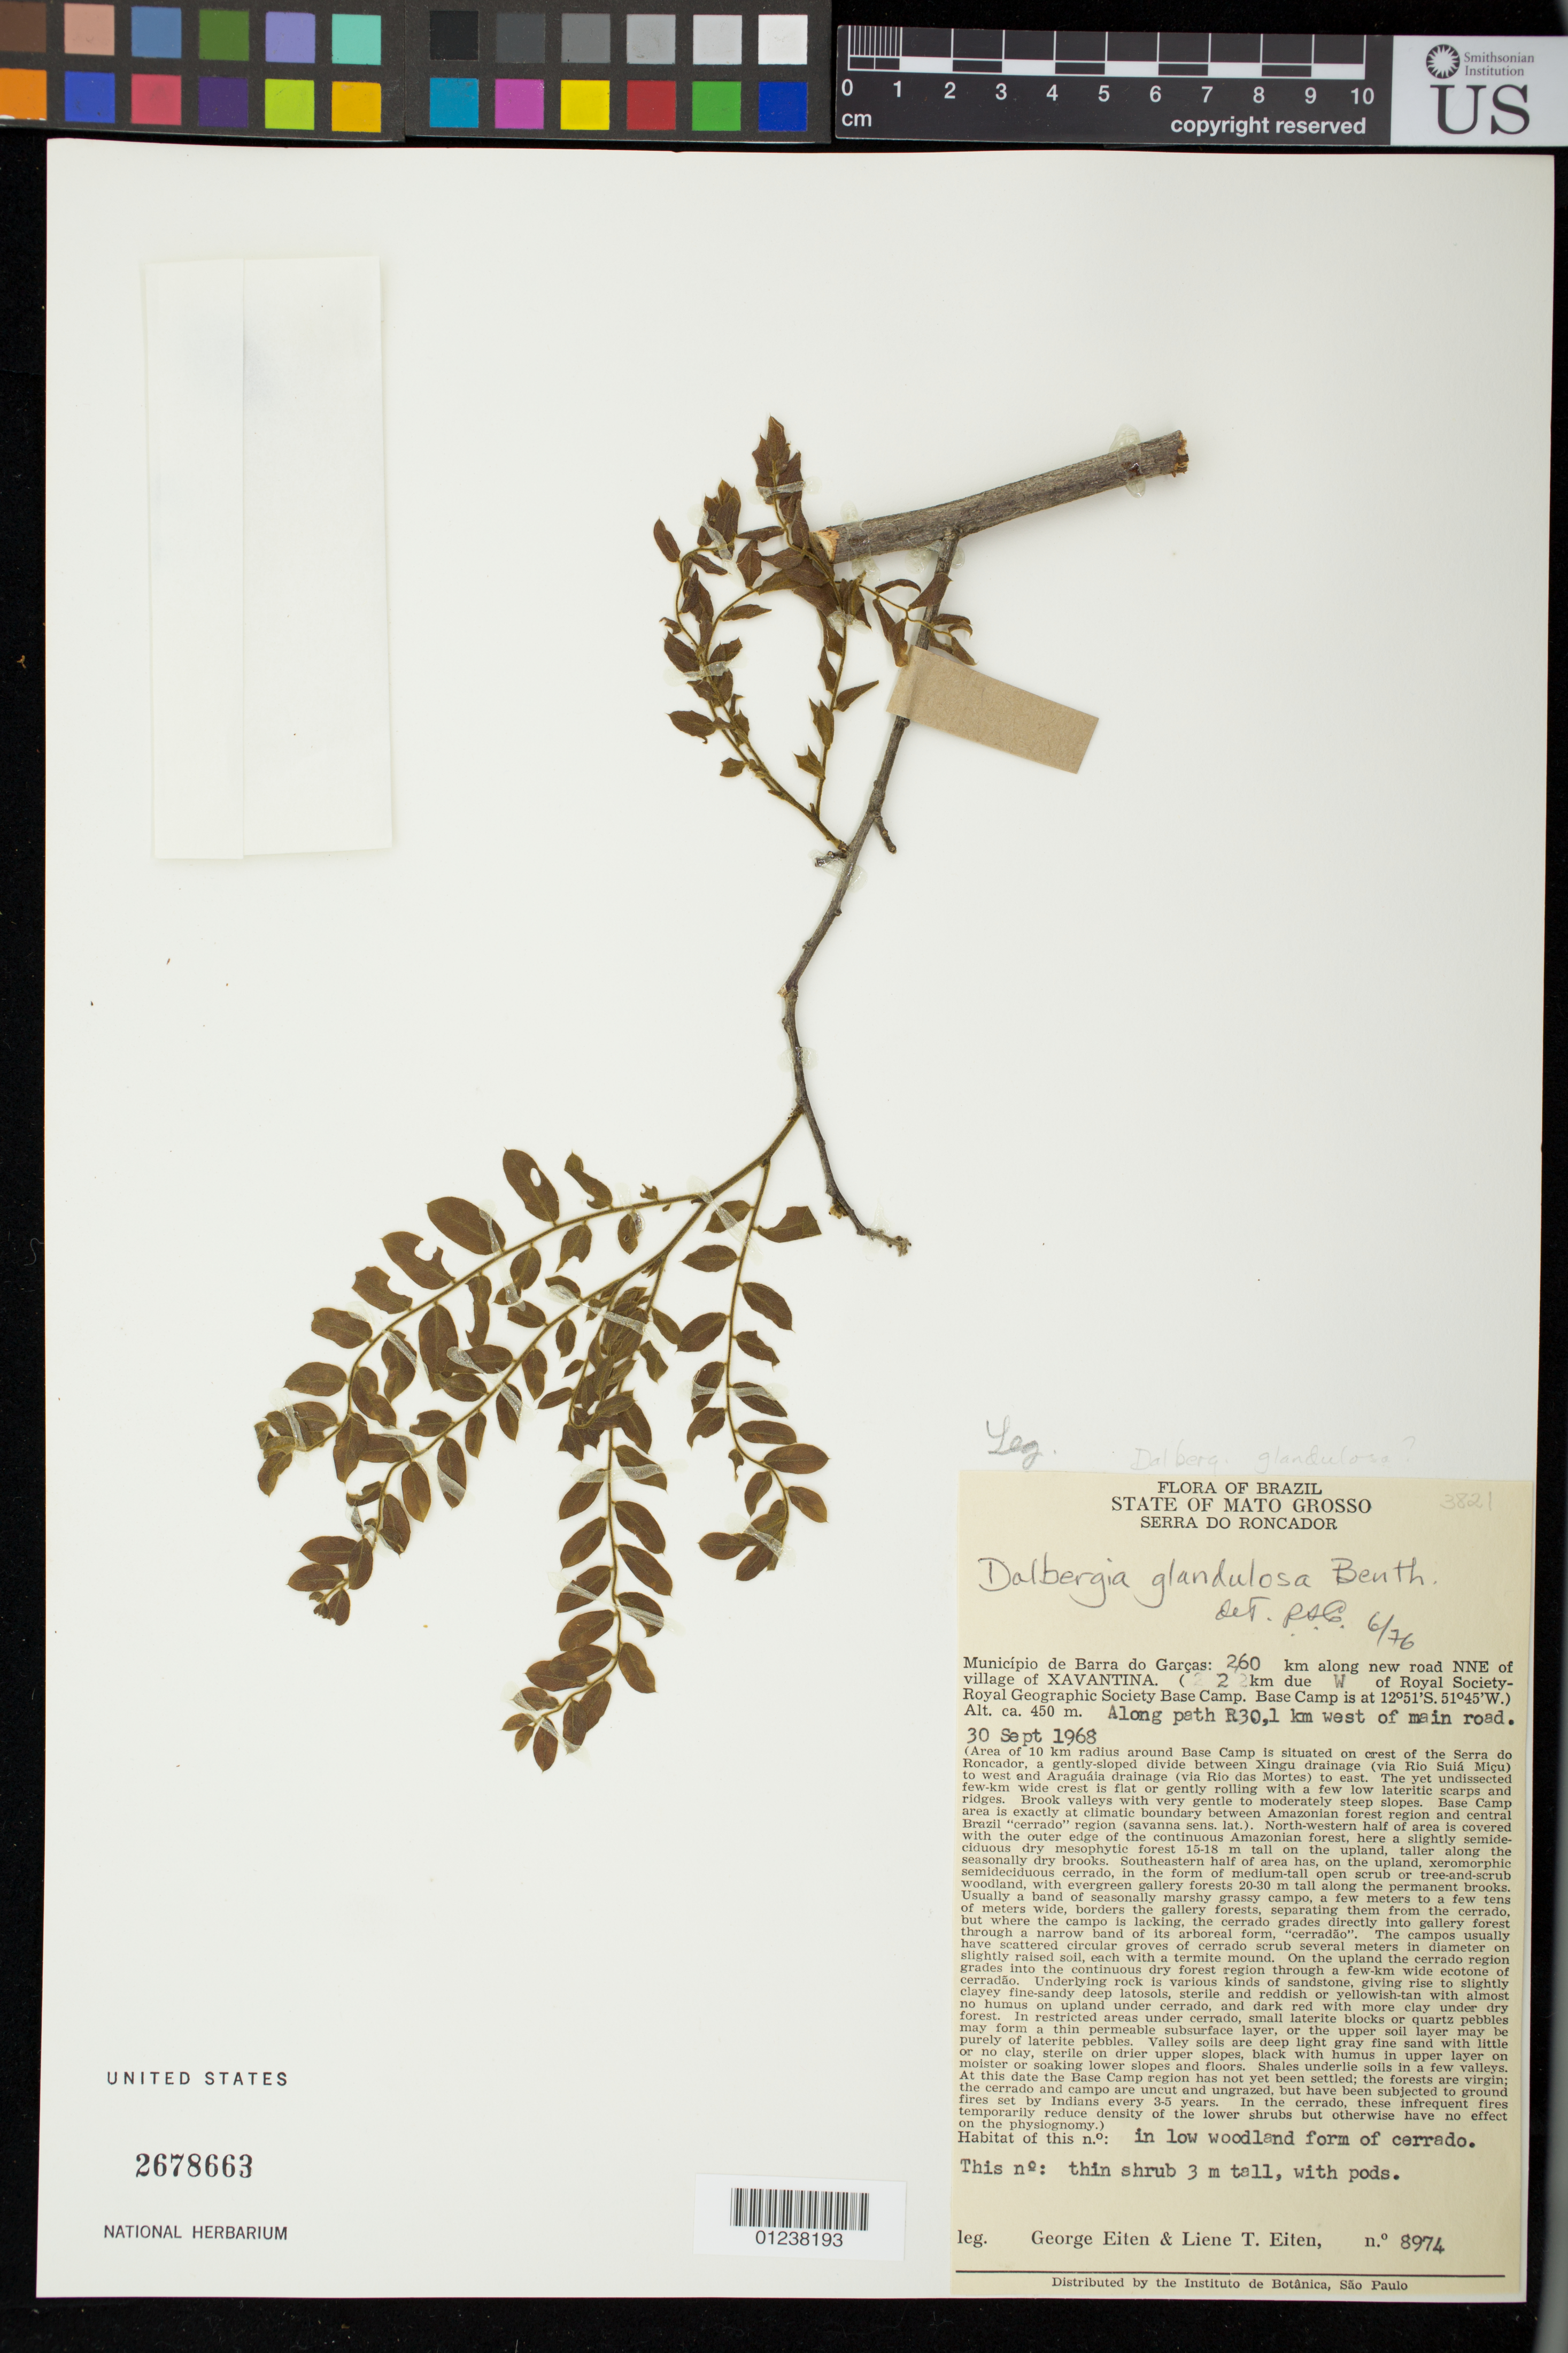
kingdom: Plantae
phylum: Tracheophyta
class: Magnoliopsida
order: Fabales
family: Fabaceae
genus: Dalbergia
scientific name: Dalbergia glandulosa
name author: Benth.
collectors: G. Eiten & L. T. Eiten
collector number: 8974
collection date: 1968-09-30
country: Brazil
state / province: Mato Grosso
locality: Municipio de Barra do Garcas, 260 km along new road NNE of village of Xavantina (2 km due W of Royal Society- Royal Geographic Society Base Camp [Base Camp coordinates]). Along path R30,1 km west of main road.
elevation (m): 450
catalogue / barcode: US 2678663